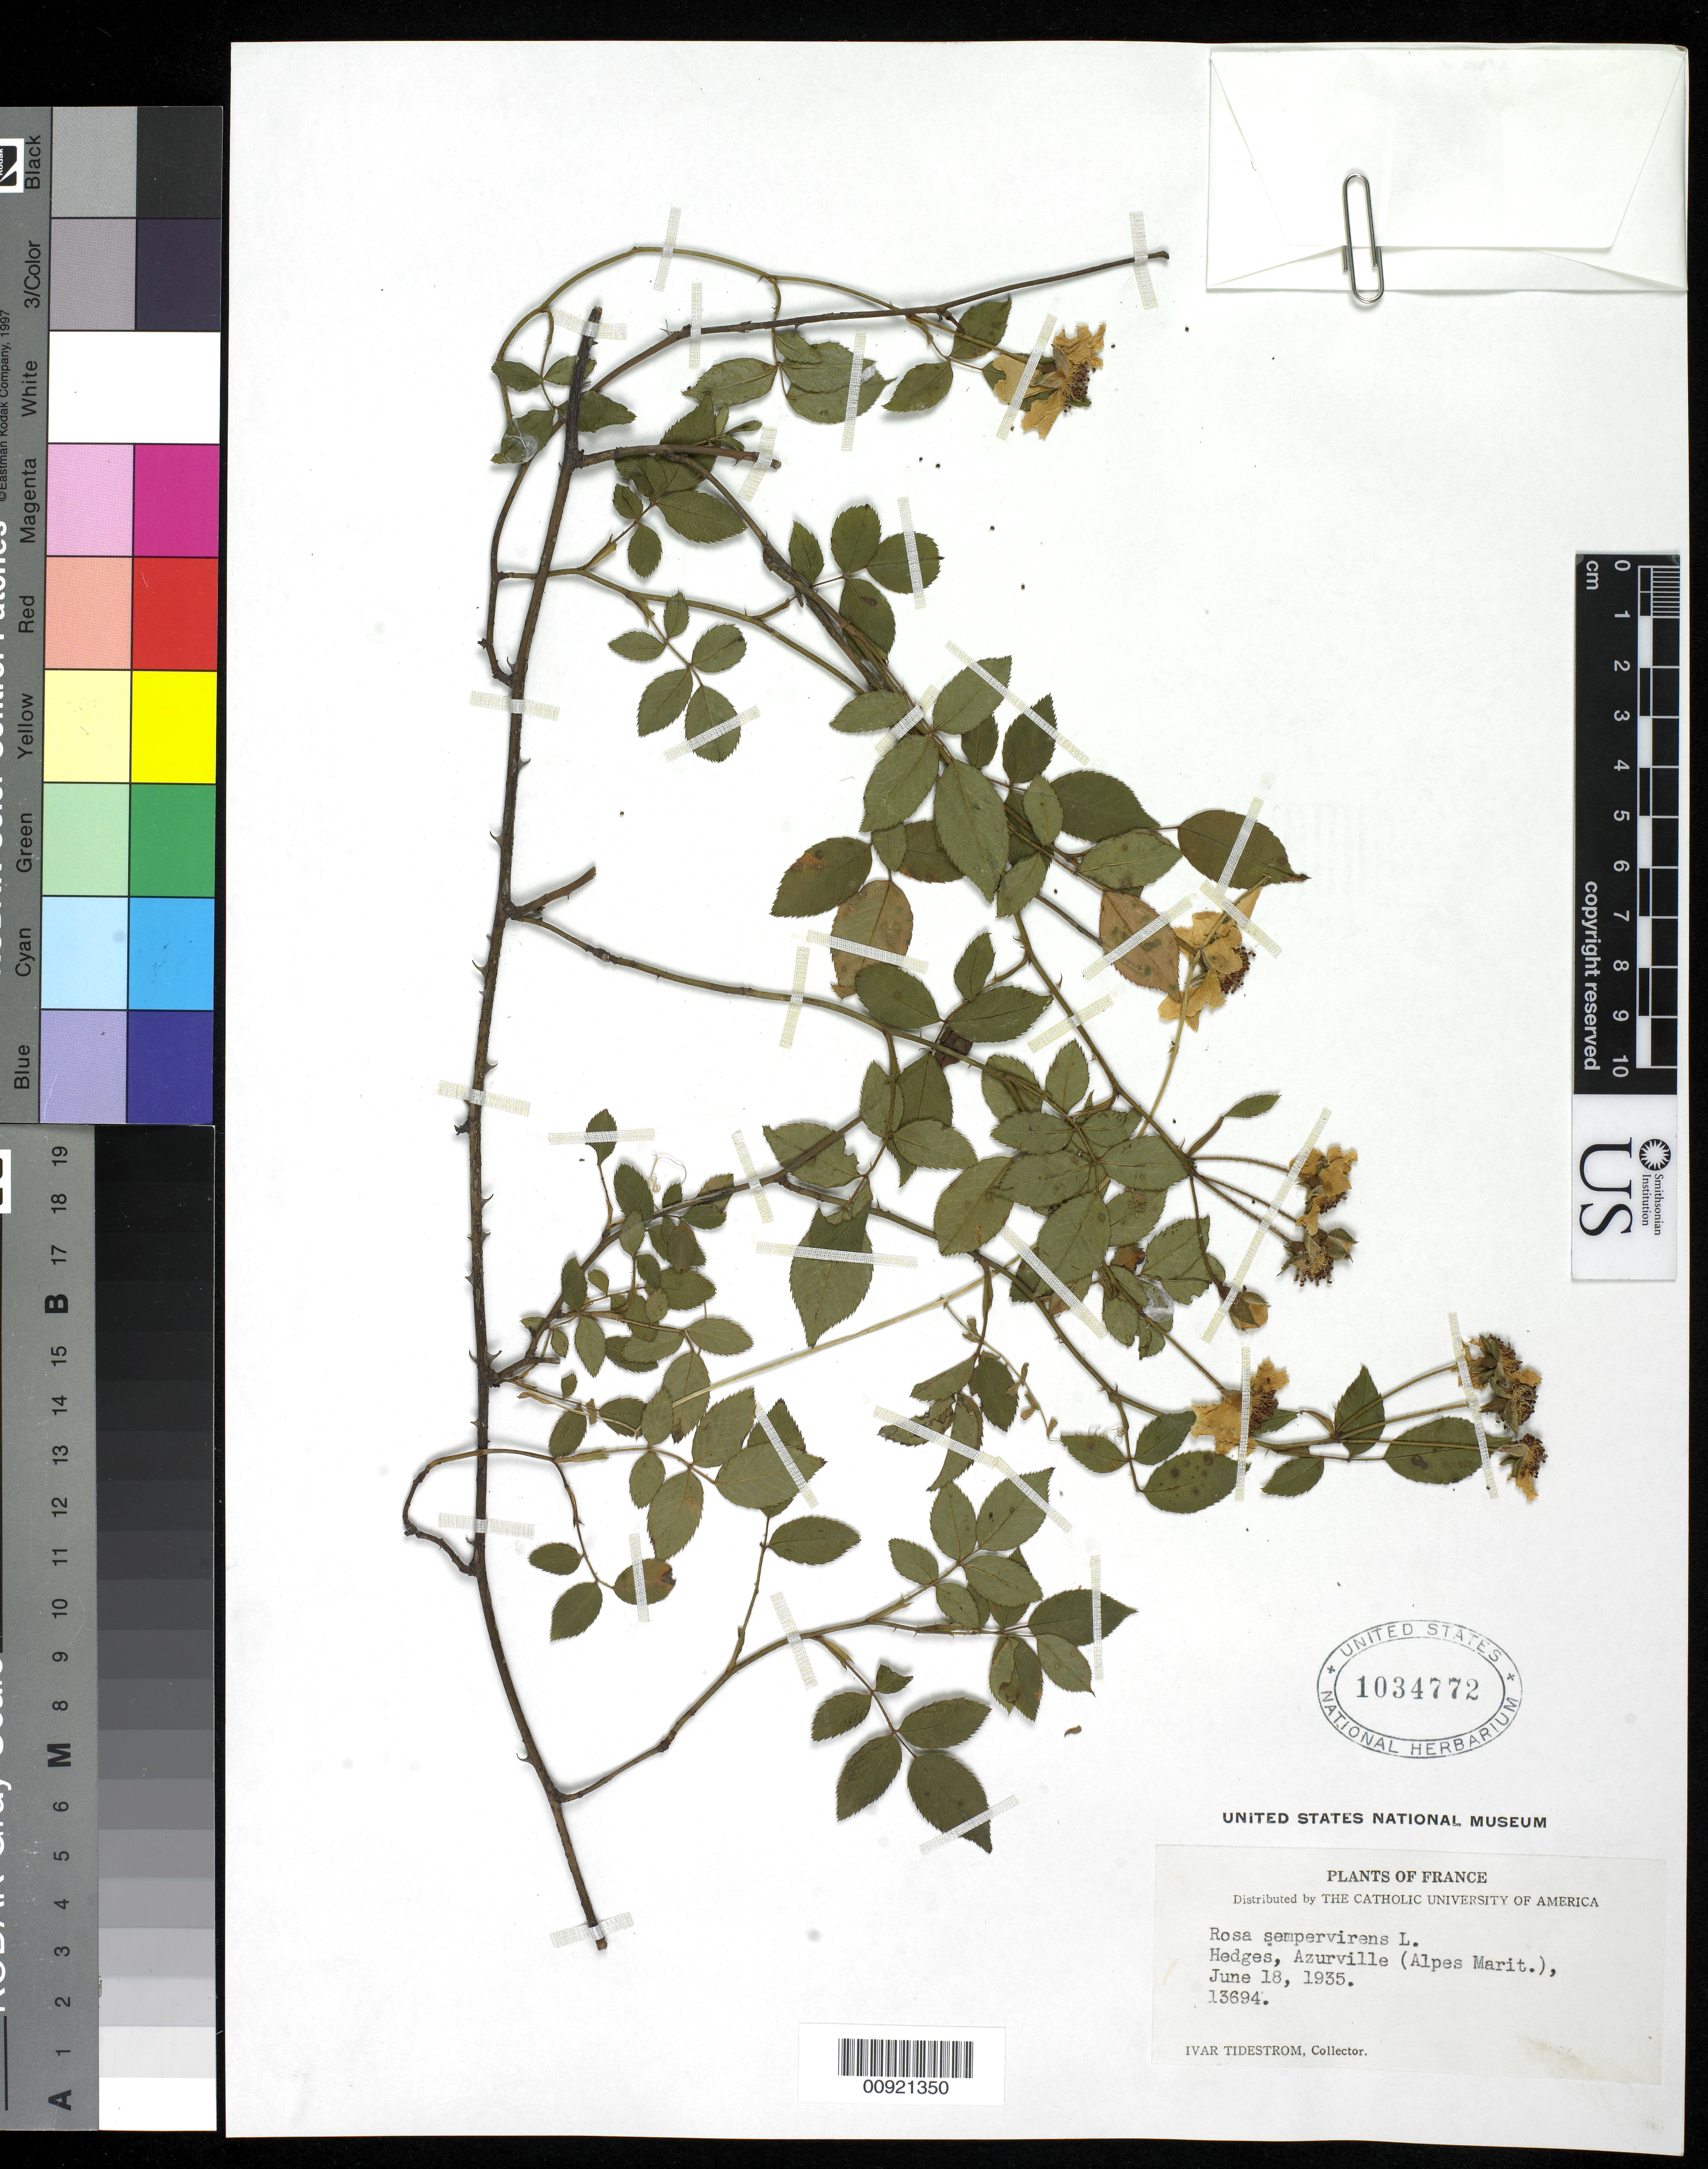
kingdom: Plantae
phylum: Tracheophyta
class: Magnoliopsida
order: Rosales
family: Rosaceae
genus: Rosa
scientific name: Rosa sempervirens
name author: L.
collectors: I. F. Tidestrom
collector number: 13694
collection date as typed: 18 Jun 1935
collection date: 1935-06-18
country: France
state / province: Provence-Alpes-Côte d'Azur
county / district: Alpes-Maritimes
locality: Hedges, Azurville (Alpes Marit.)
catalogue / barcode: US 1034772